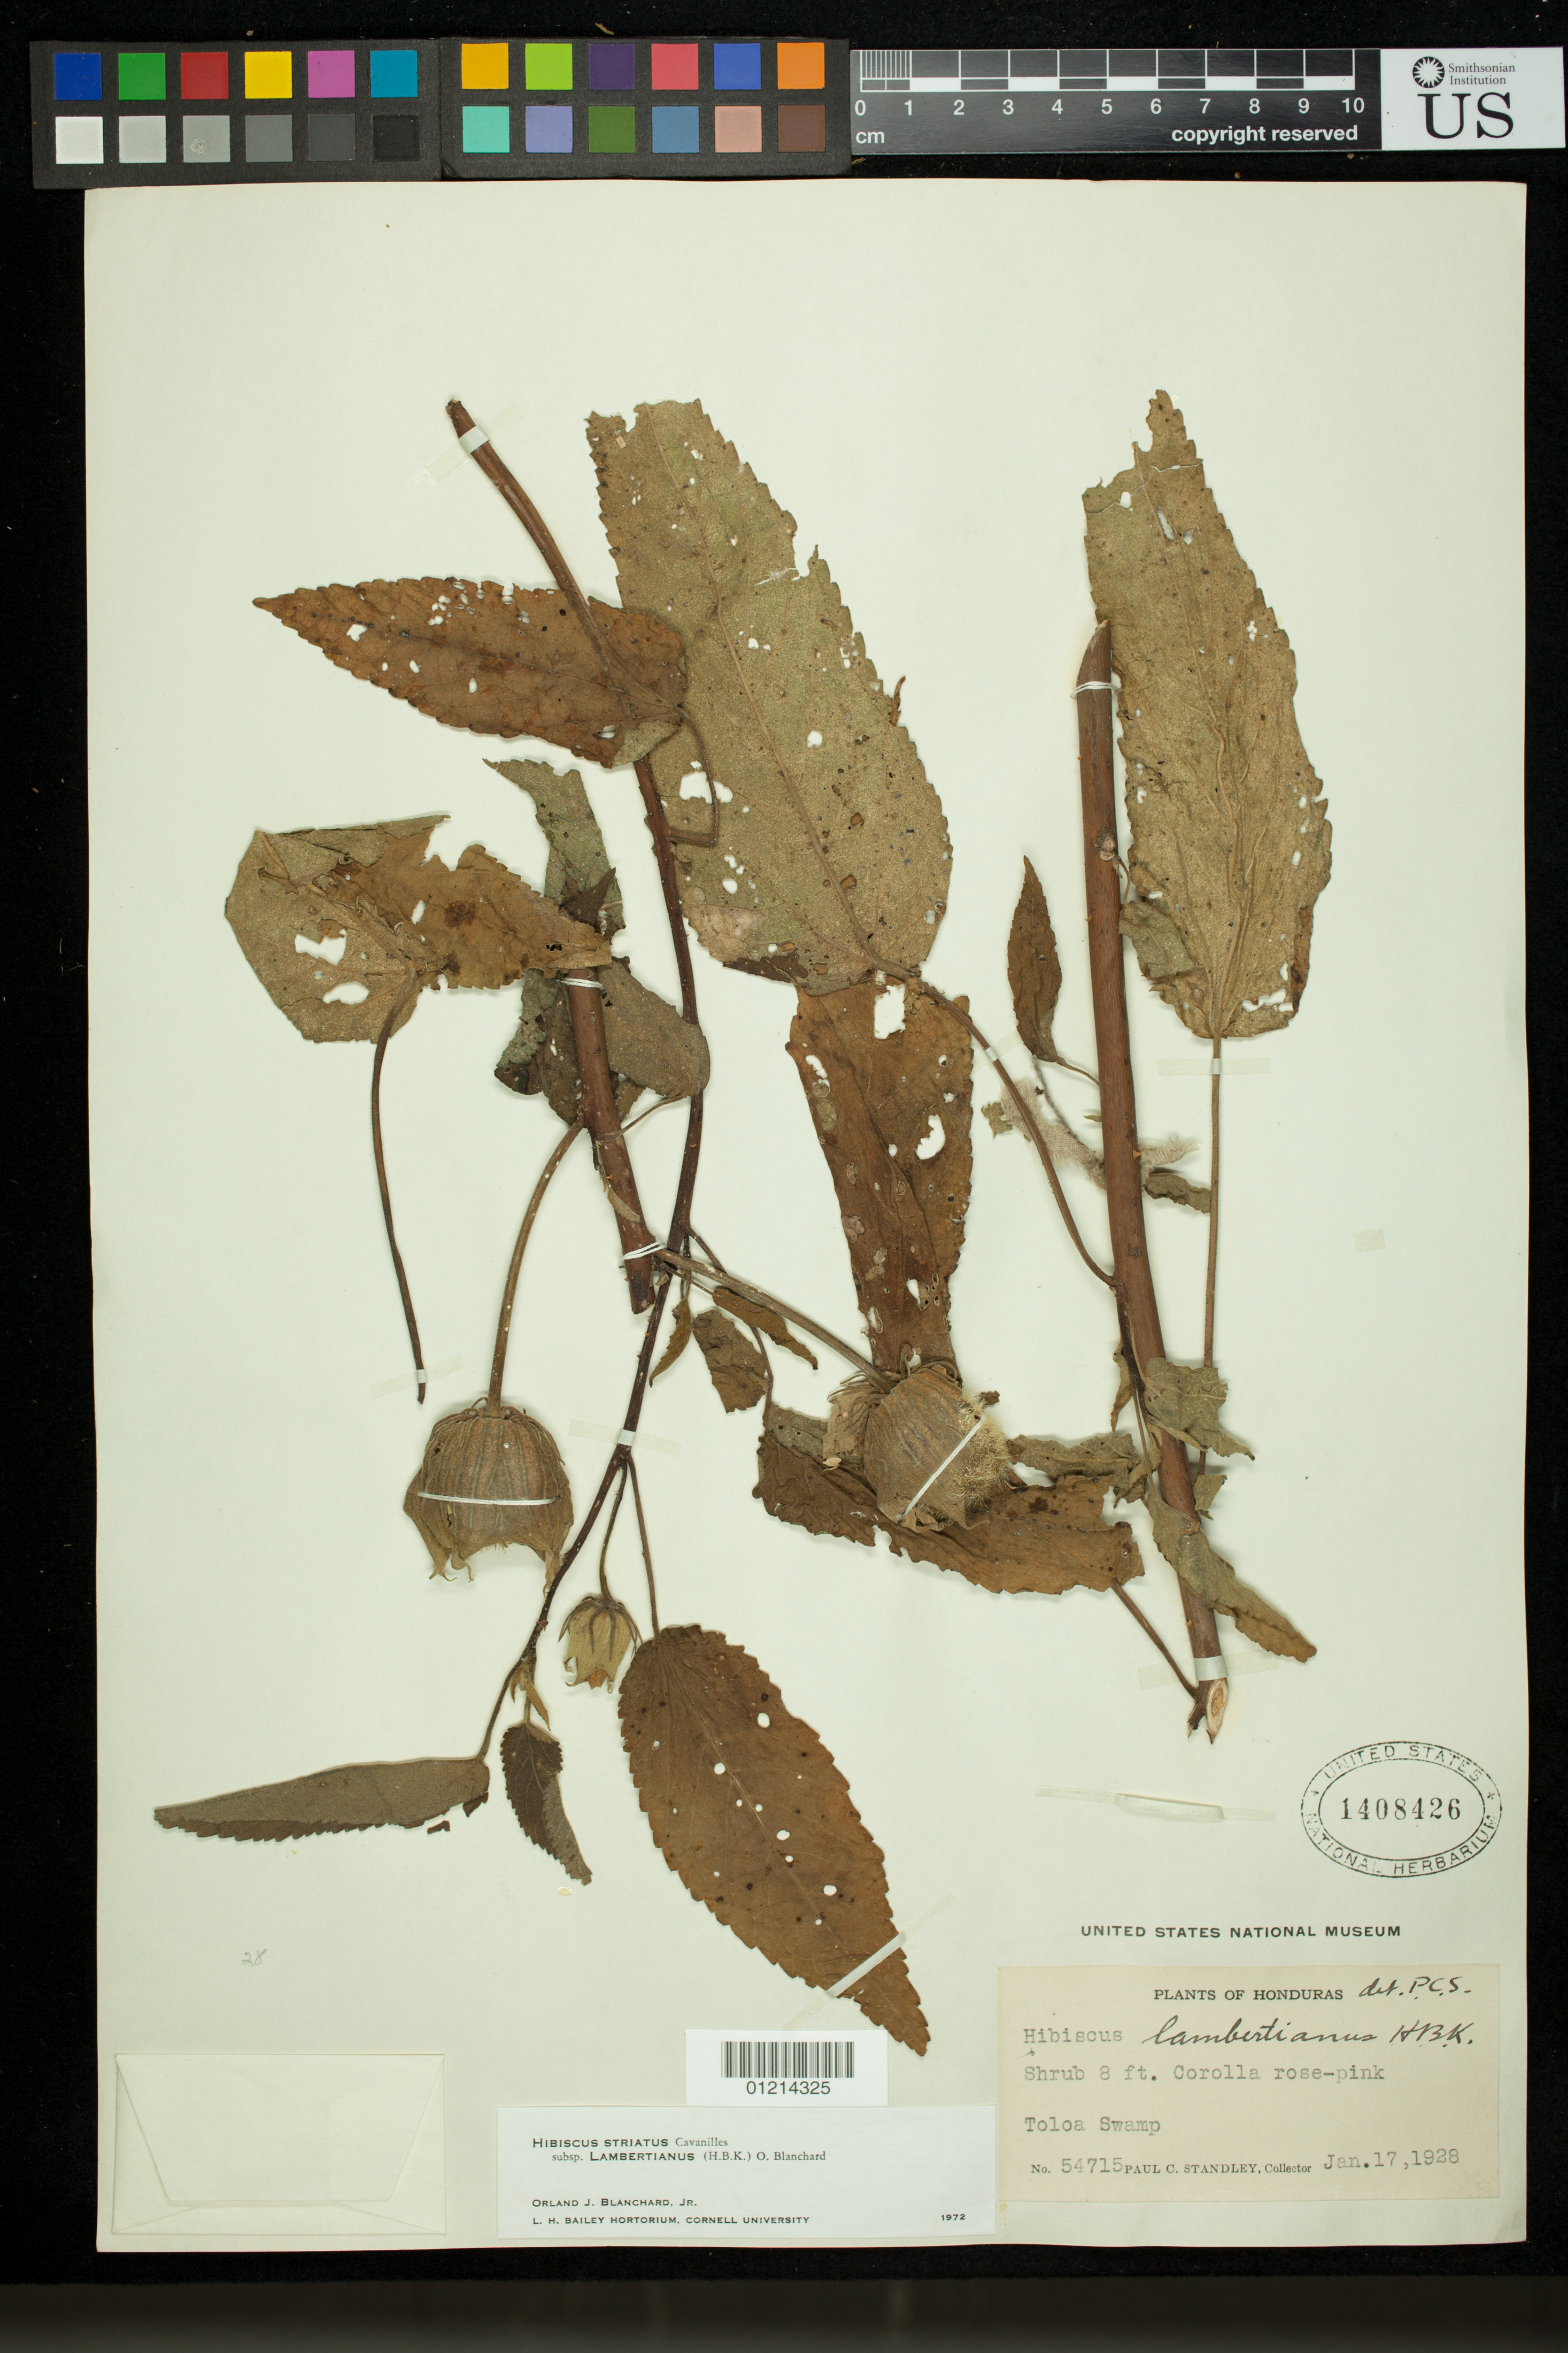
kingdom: Plantae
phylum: Tracheophyta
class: Magnoliopsida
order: Malvales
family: Malvaceae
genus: Hibiscus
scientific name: Hibiscus sabdariffa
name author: L.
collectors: P. C. Standley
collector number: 54715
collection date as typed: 17 Jan 1928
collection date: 1928-01-17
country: Honduras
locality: Toloa Swamp.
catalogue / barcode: US 1408426